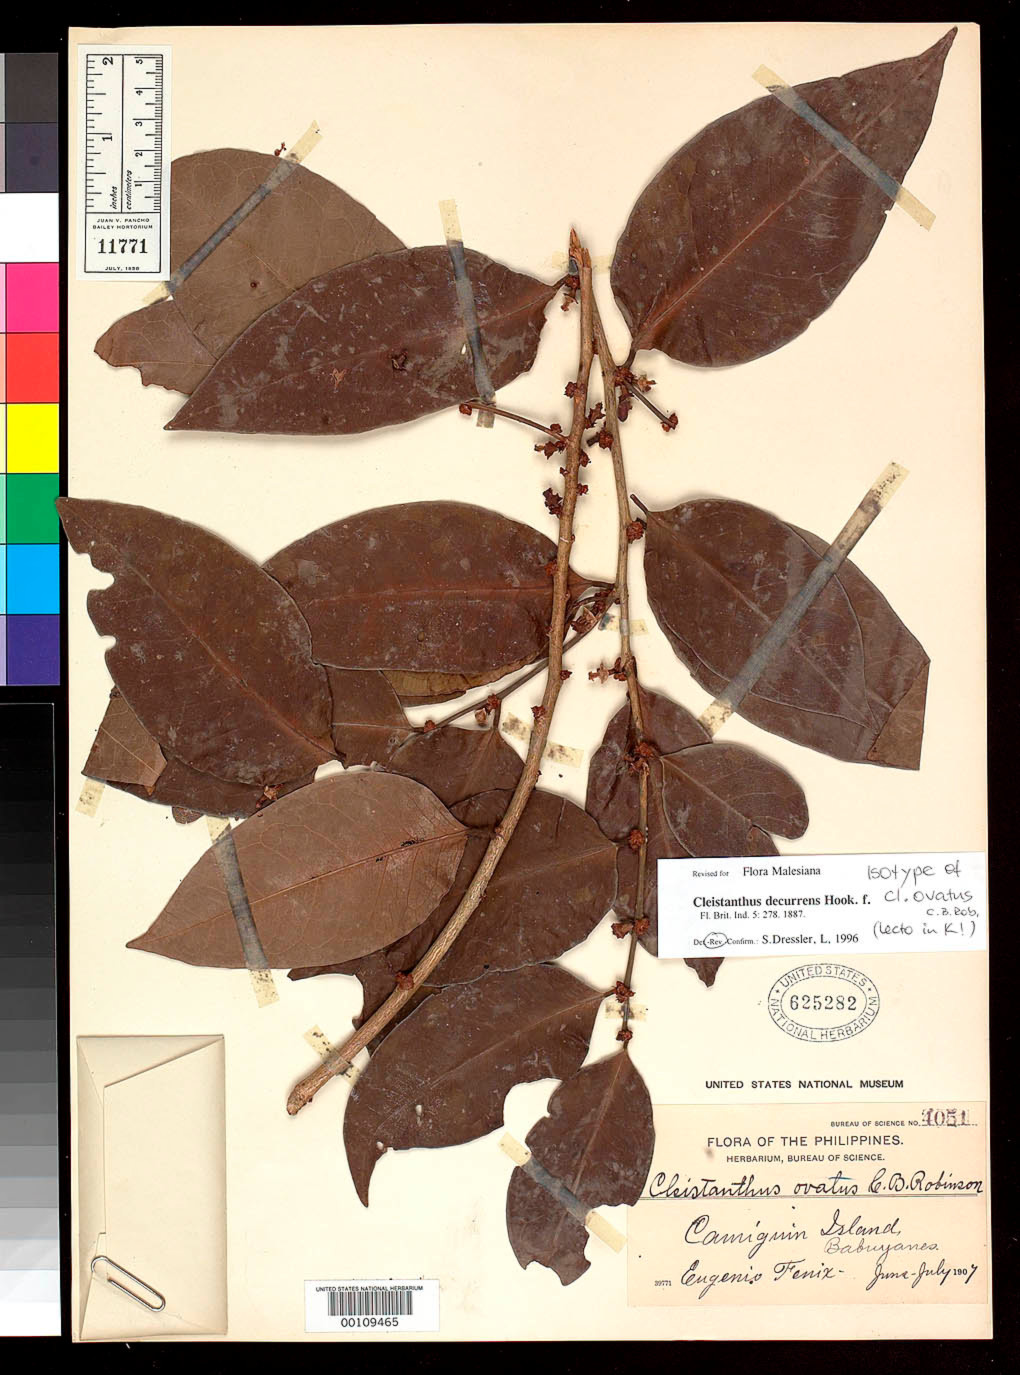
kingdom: Plantae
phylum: Tracheophyta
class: Magnoliopsida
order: Malpighiales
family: Phyllanthaceae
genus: Cleistanthus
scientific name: Cleistanthus ovatus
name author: C.B. Rob.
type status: Isolectotype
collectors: E. Fénix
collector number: Bur. Sci. 4051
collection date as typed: Jun 1907 to -- Jul 1907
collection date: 1907-06/1907-07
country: Philippines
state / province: Cagayan Valley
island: Camiguin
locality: Cagayan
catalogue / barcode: US 625282